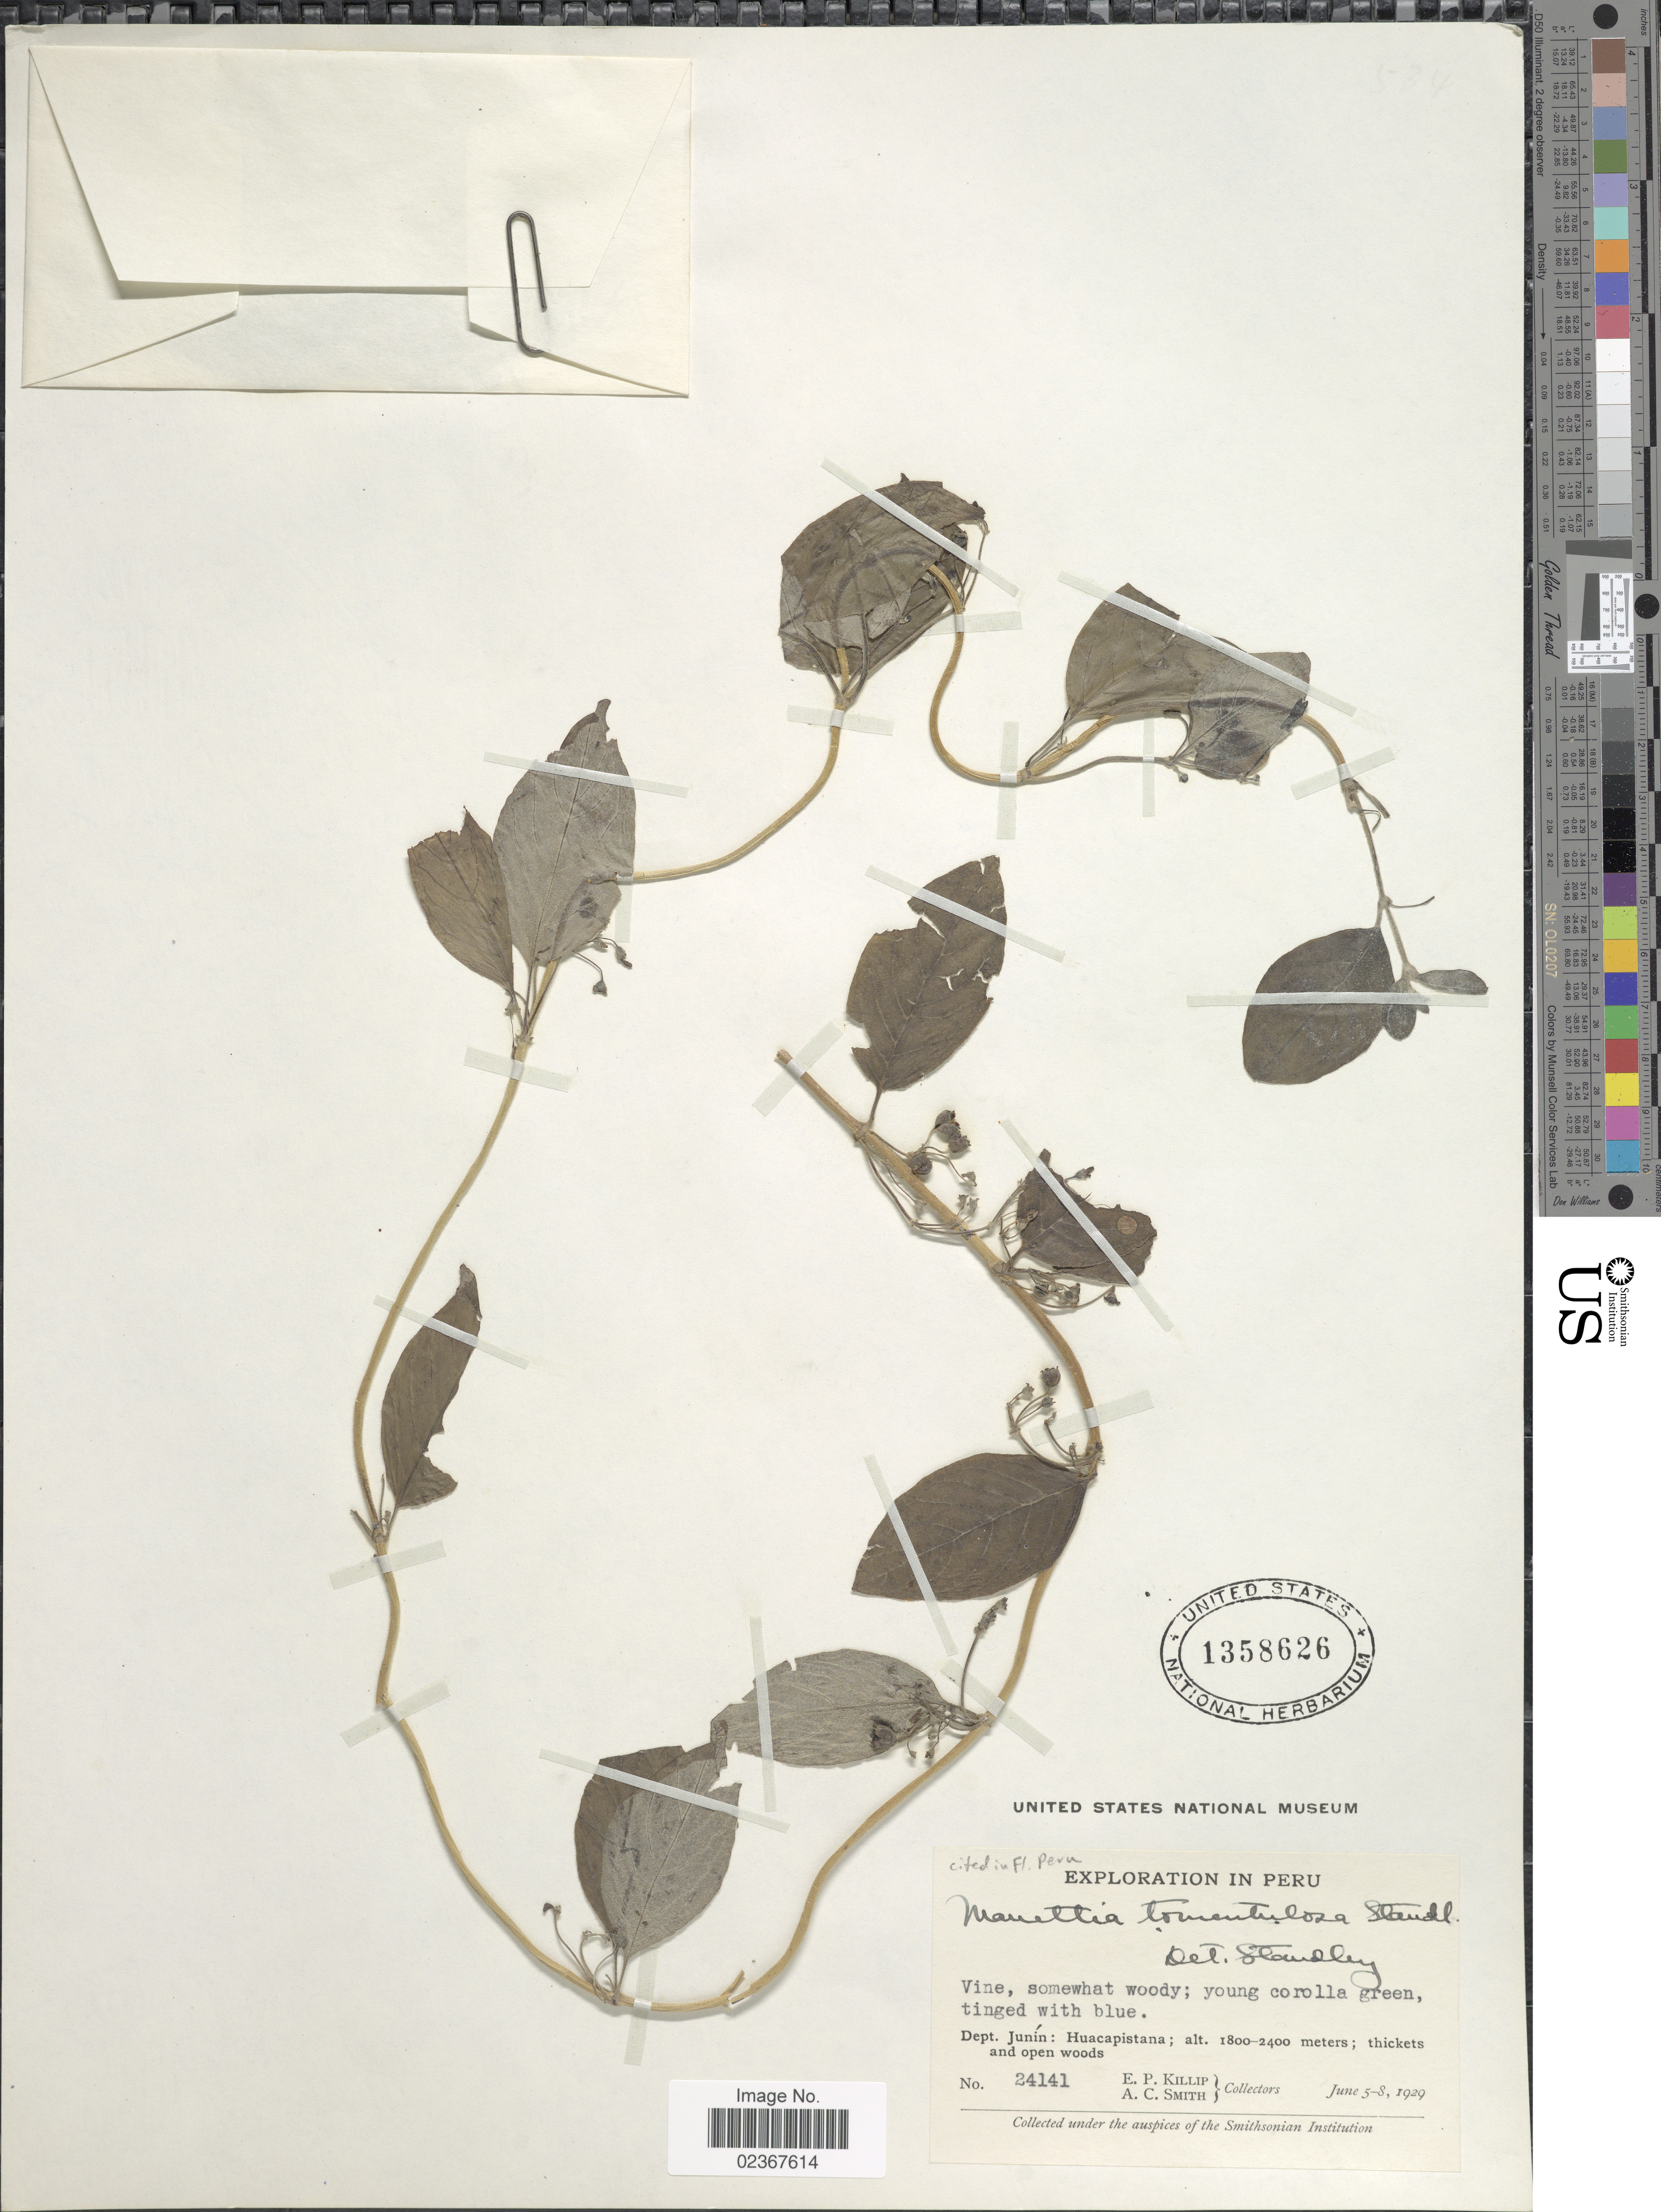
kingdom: Plantae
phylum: Tracheophyta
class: Magnoliopsida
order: Gentianales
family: Rubiaceae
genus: Manettia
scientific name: Manettia tomentulosa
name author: Standl.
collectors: E. P. Killip & A. C. Smith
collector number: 24141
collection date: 1929-06-05/1929-06-08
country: Peru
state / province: Junín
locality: Dept. Junín: Huacapistana; thickets and open woods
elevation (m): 1800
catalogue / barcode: US 1358626